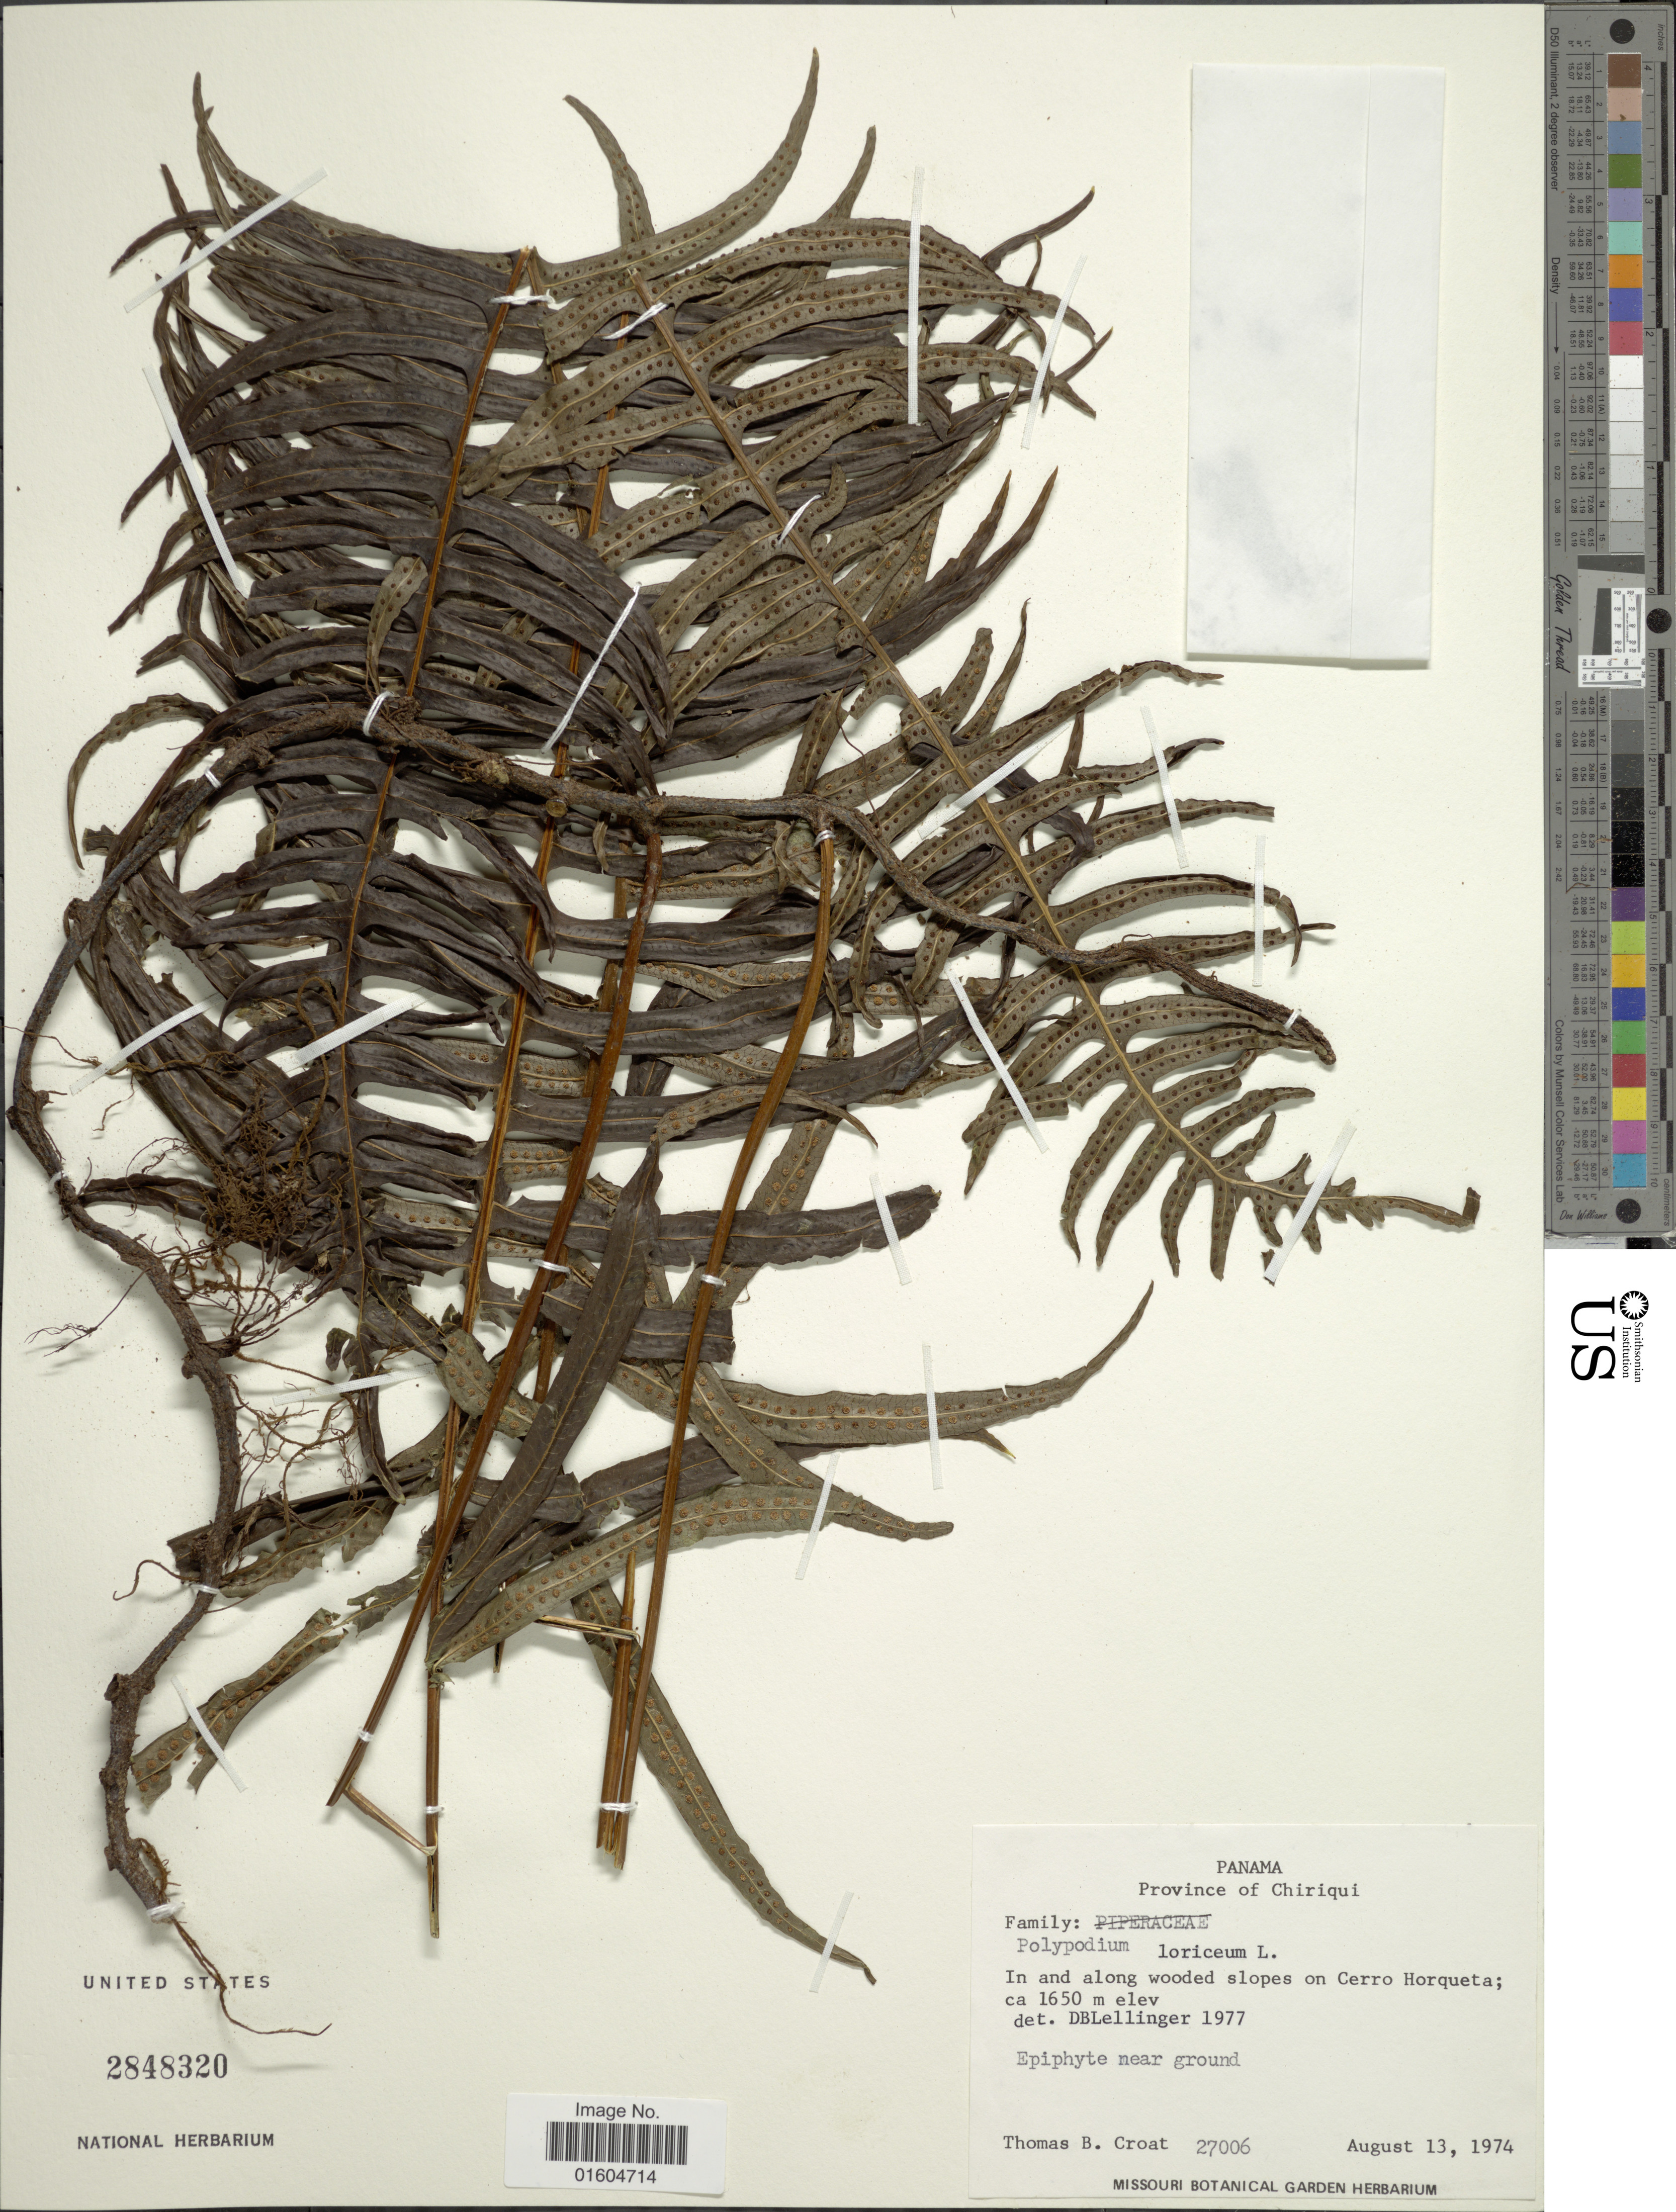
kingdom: Plantae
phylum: Tracheophyta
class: Polypodiopsida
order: Polypodiales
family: Polypodiaceae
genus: Serpocaulon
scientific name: Serpocaulon loriceum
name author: (L.) A.R. Sm.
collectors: T. B. Croat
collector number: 27006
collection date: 1974-08-13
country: Panama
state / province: Chiriqui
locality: In and along wooded slopes on Cerro Horqueta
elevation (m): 1650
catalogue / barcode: US 2848320